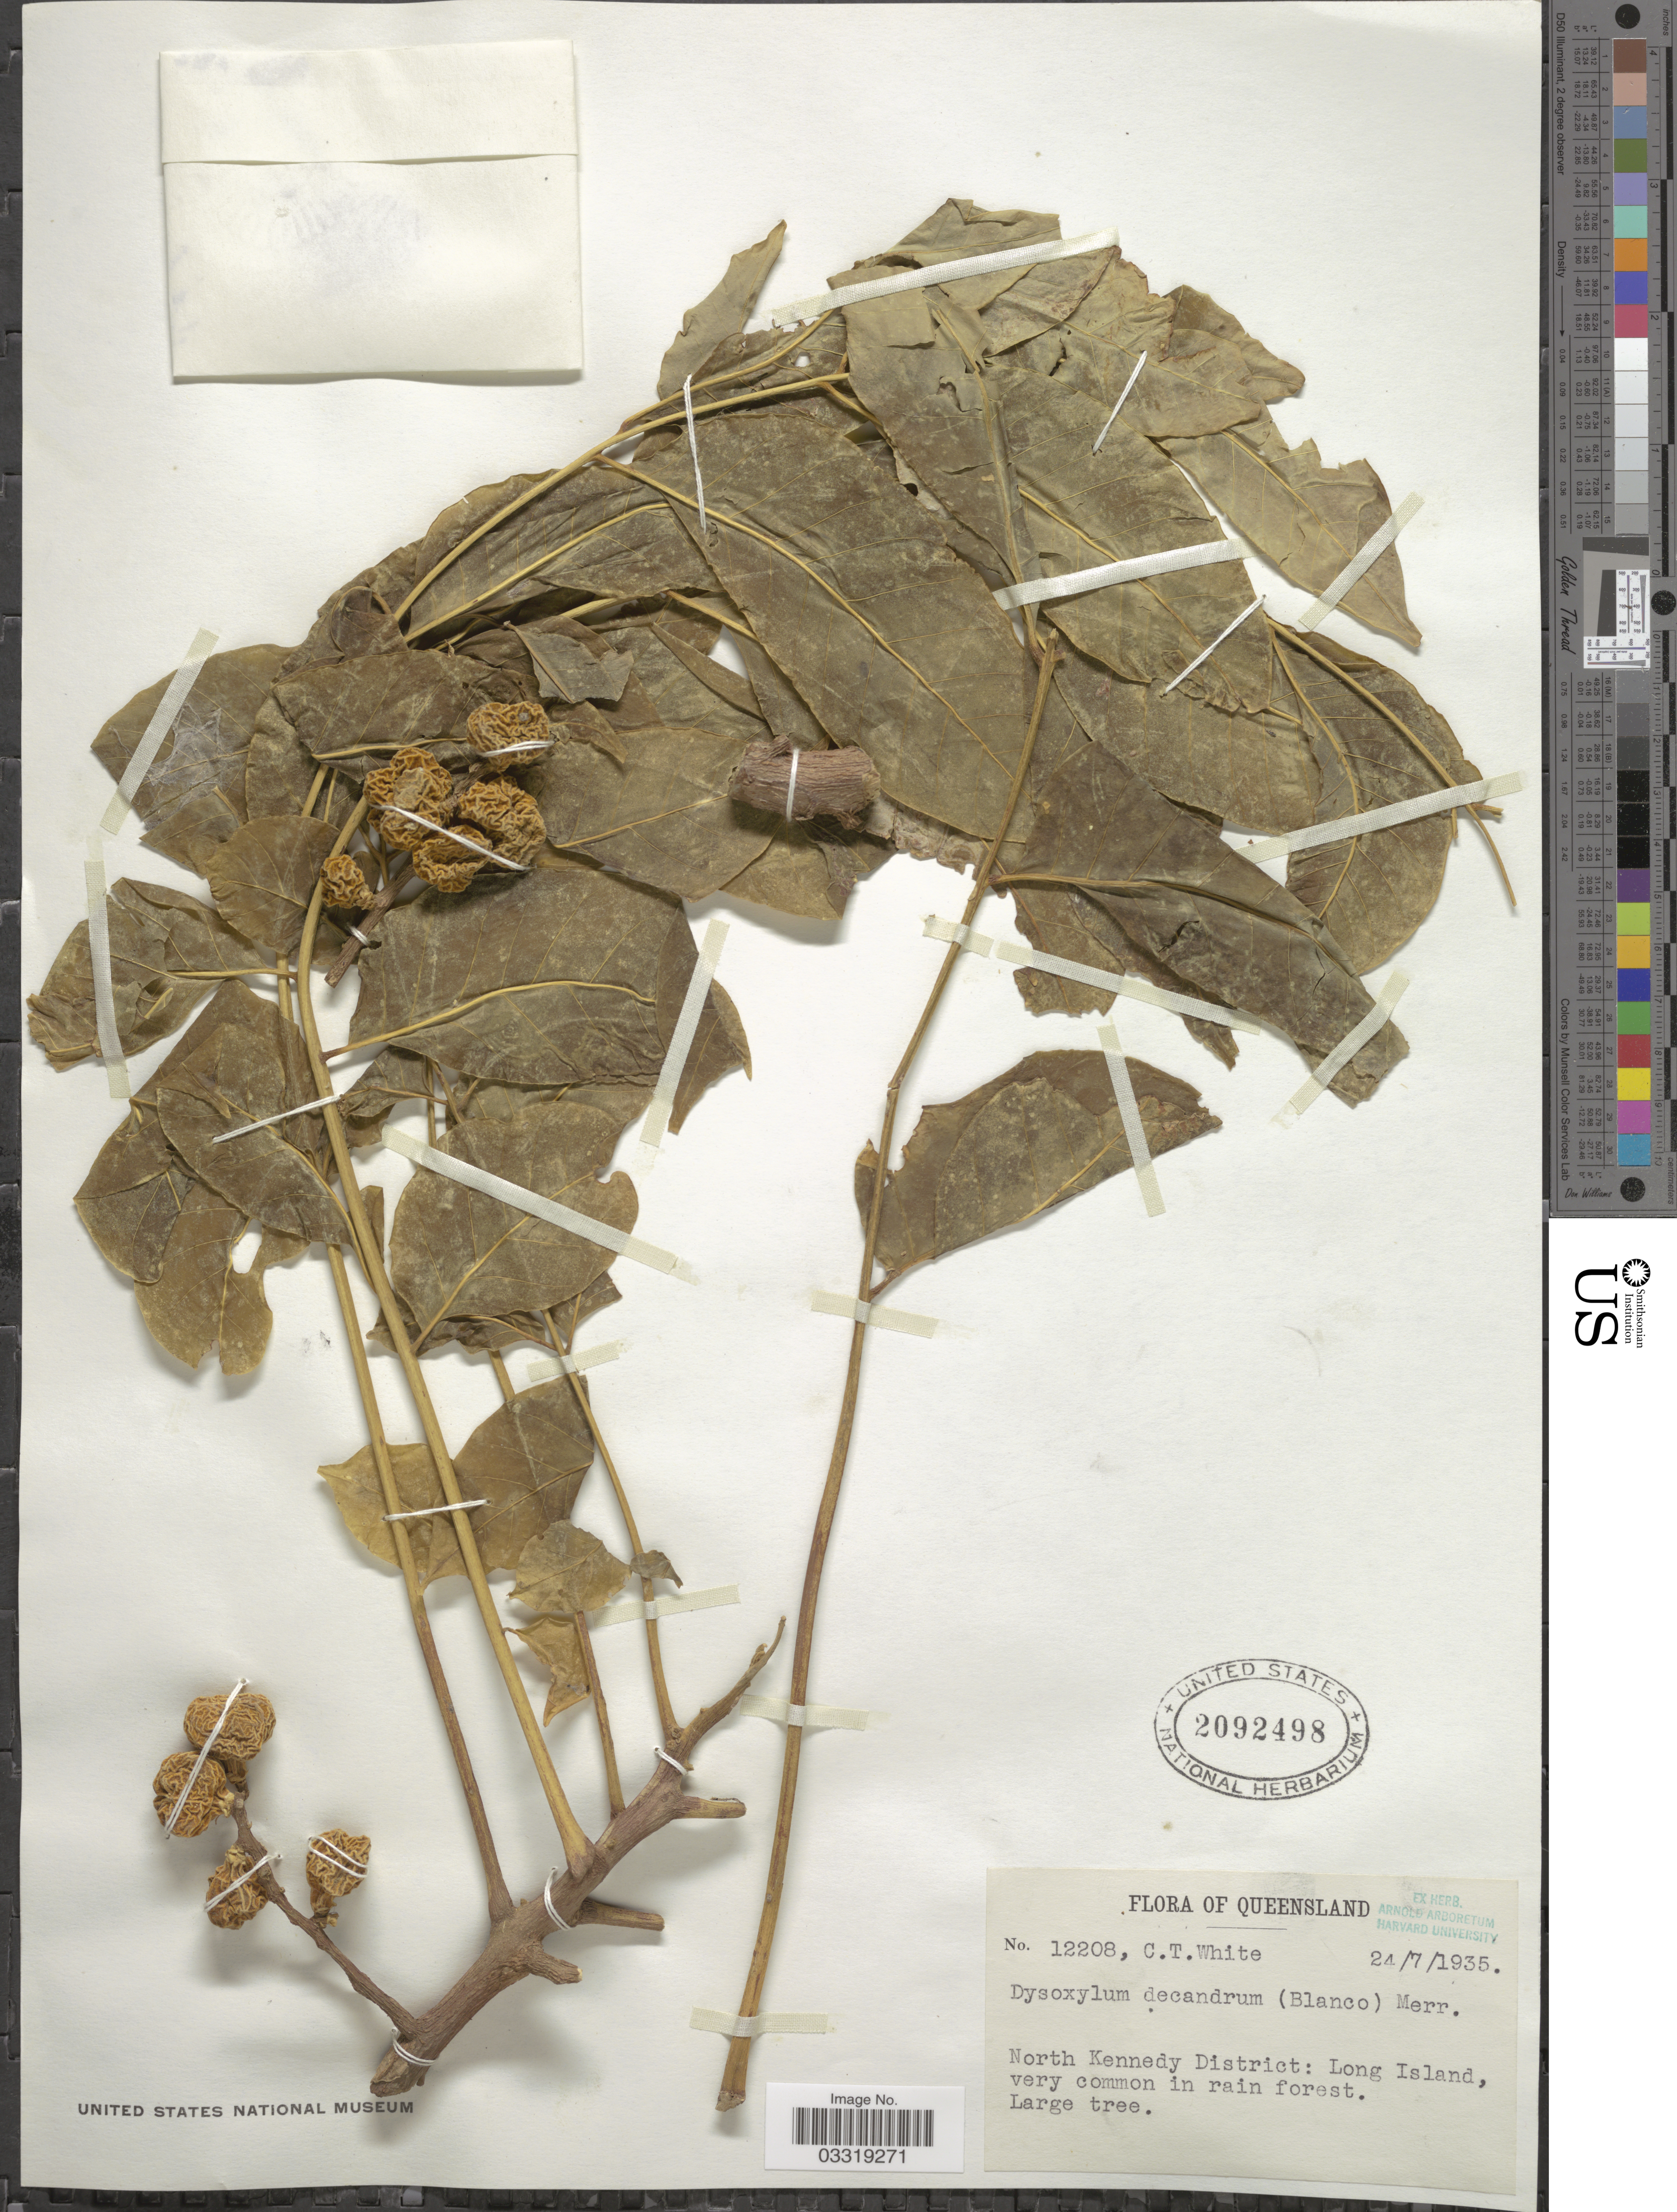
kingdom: Plantae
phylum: Tracheophyta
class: Magnoliopsida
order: Sapindales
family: Meliaceae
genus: Didymocheton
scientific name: Didymocheton gaudichaudianus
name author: A. Juss.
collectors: C. T. White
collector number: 12208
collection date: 1935-07-24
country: Australia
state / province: Queensland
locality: North Kennedy District: Long Island.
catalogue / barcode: US 2092498